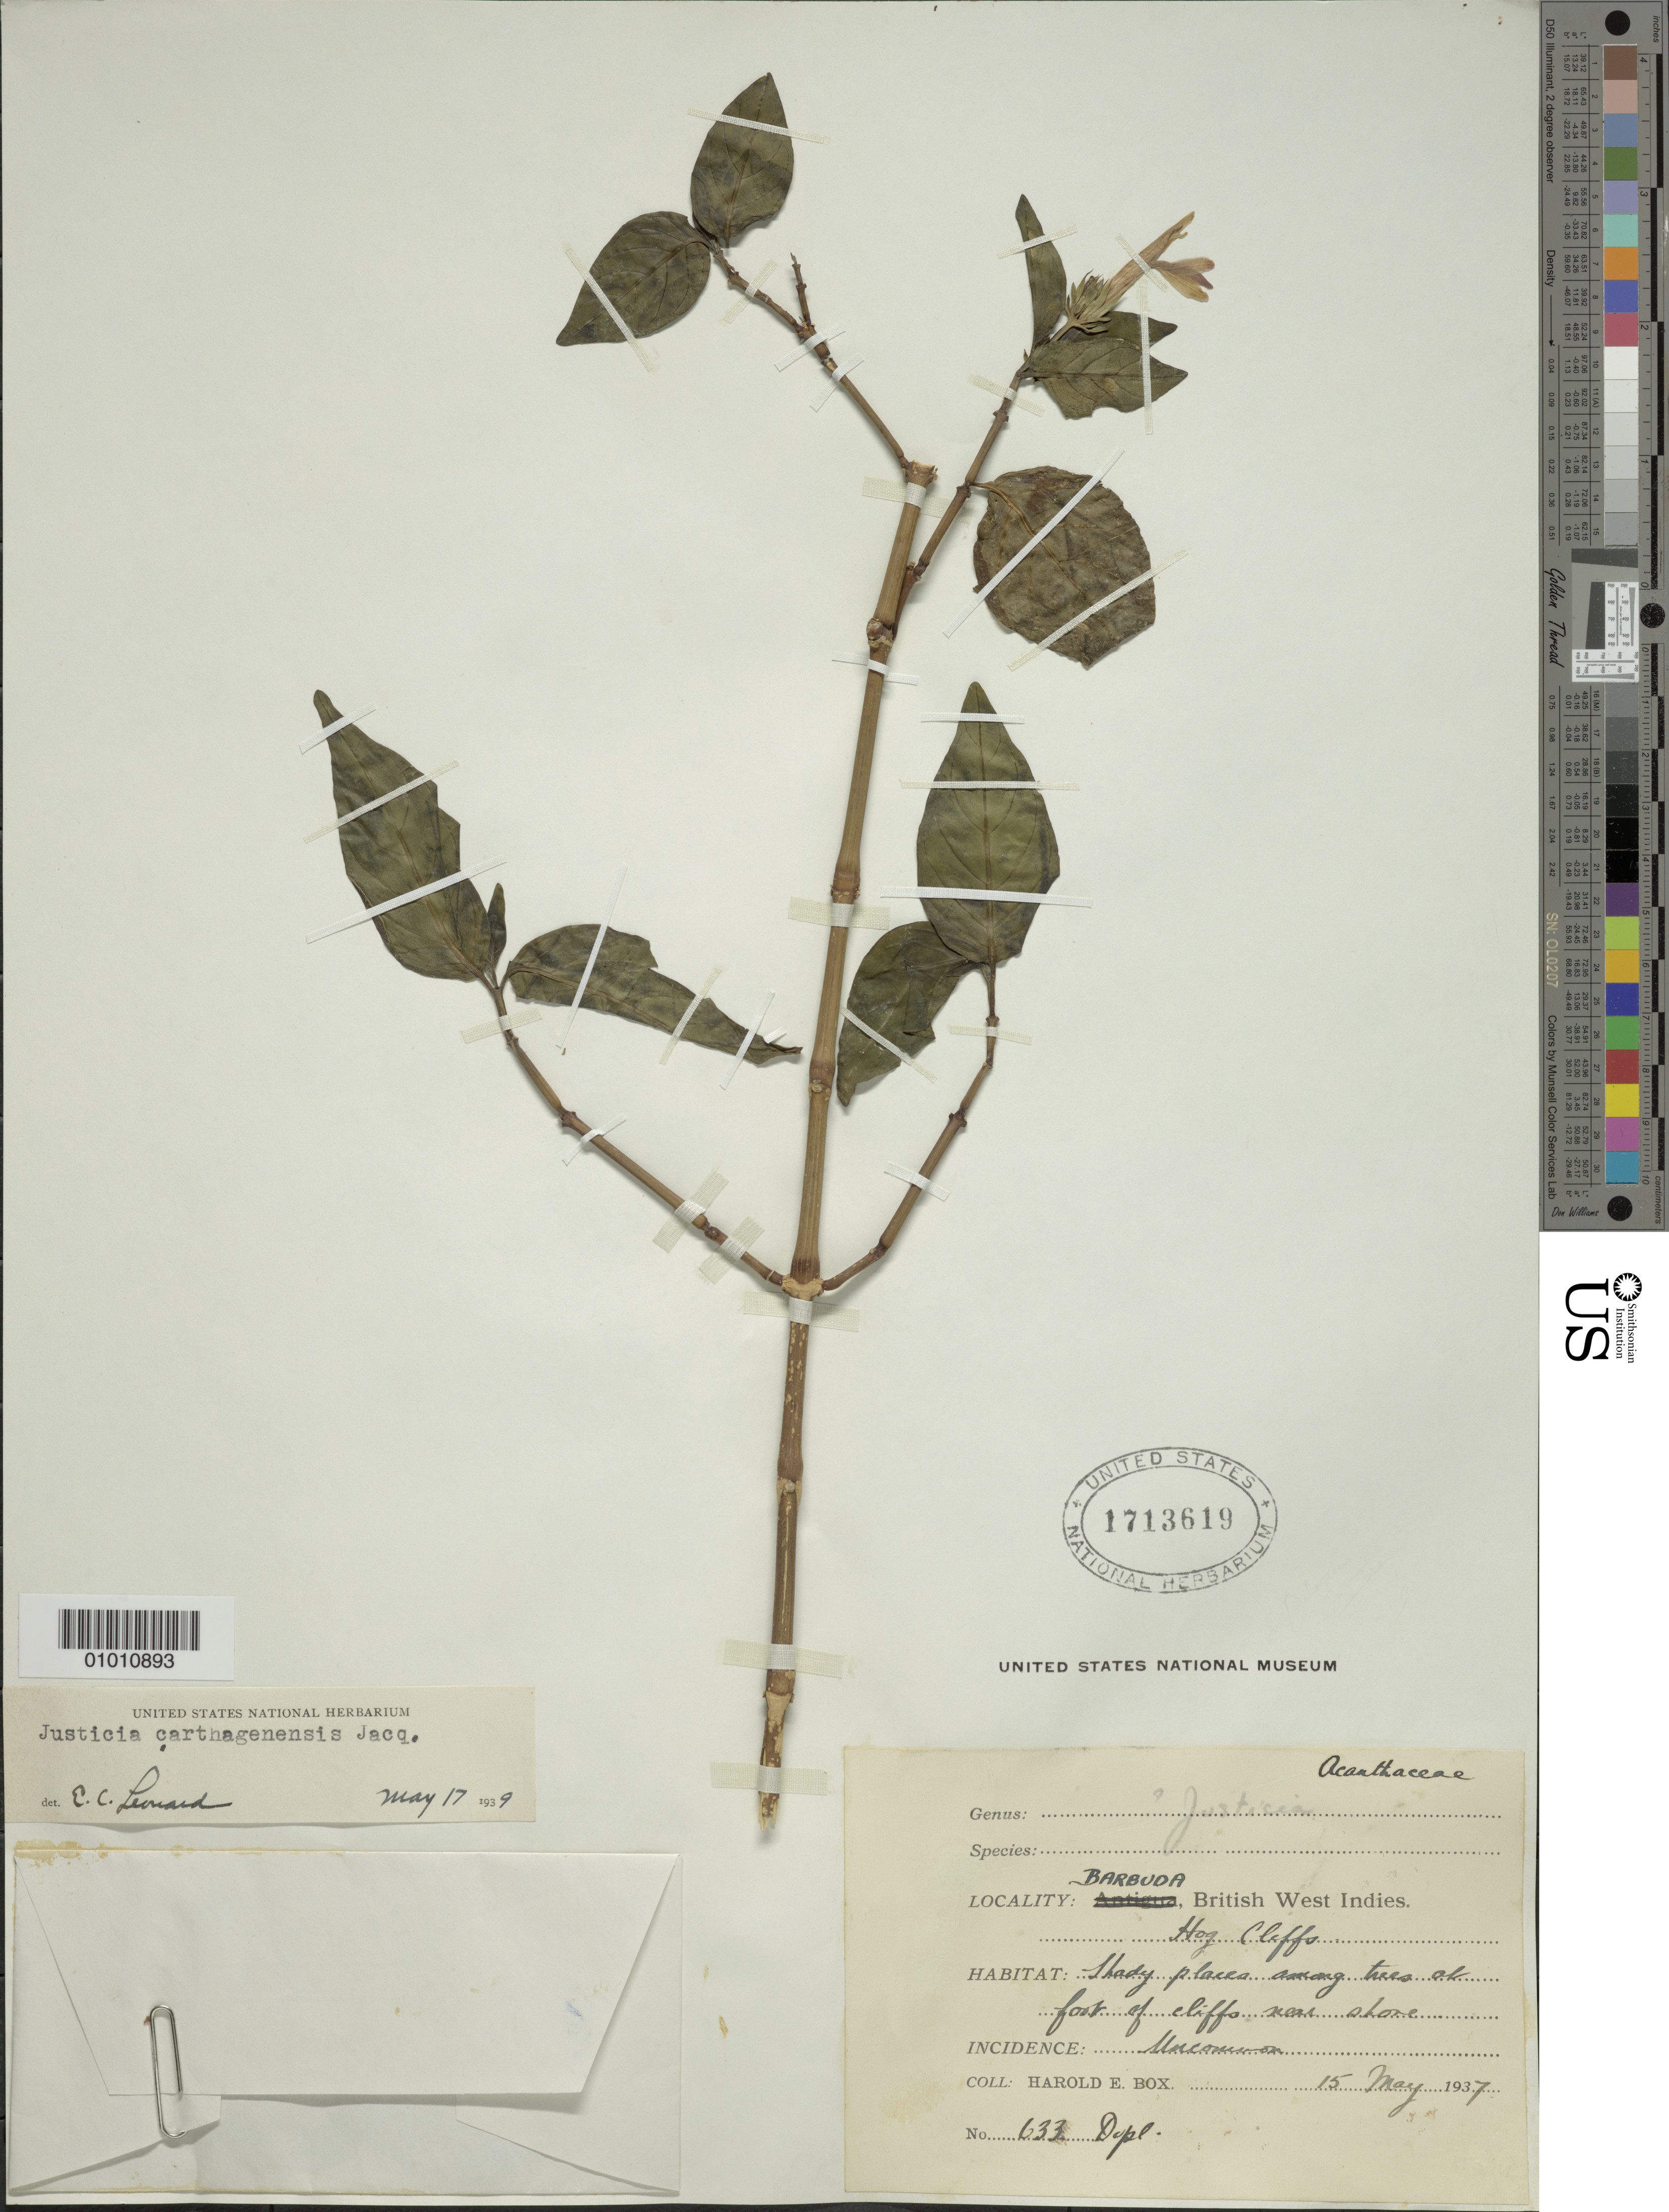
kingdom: Plantae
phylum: Tracheophyta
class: Magnoliopsida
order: Lamiales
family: Acanthaceae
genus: Justicia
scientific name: Justicia carthaginensis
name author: Jacq.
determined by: Leonard, Emery C., (US)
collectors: H. E. Box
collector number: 633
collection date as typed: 15 May 1937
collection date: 1937-05-15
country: Antigua and Barbuda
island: Barbuda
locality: Hog Cliffs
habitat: Shady places among trees at foot of cliffs near shore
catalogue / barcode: US 1713619